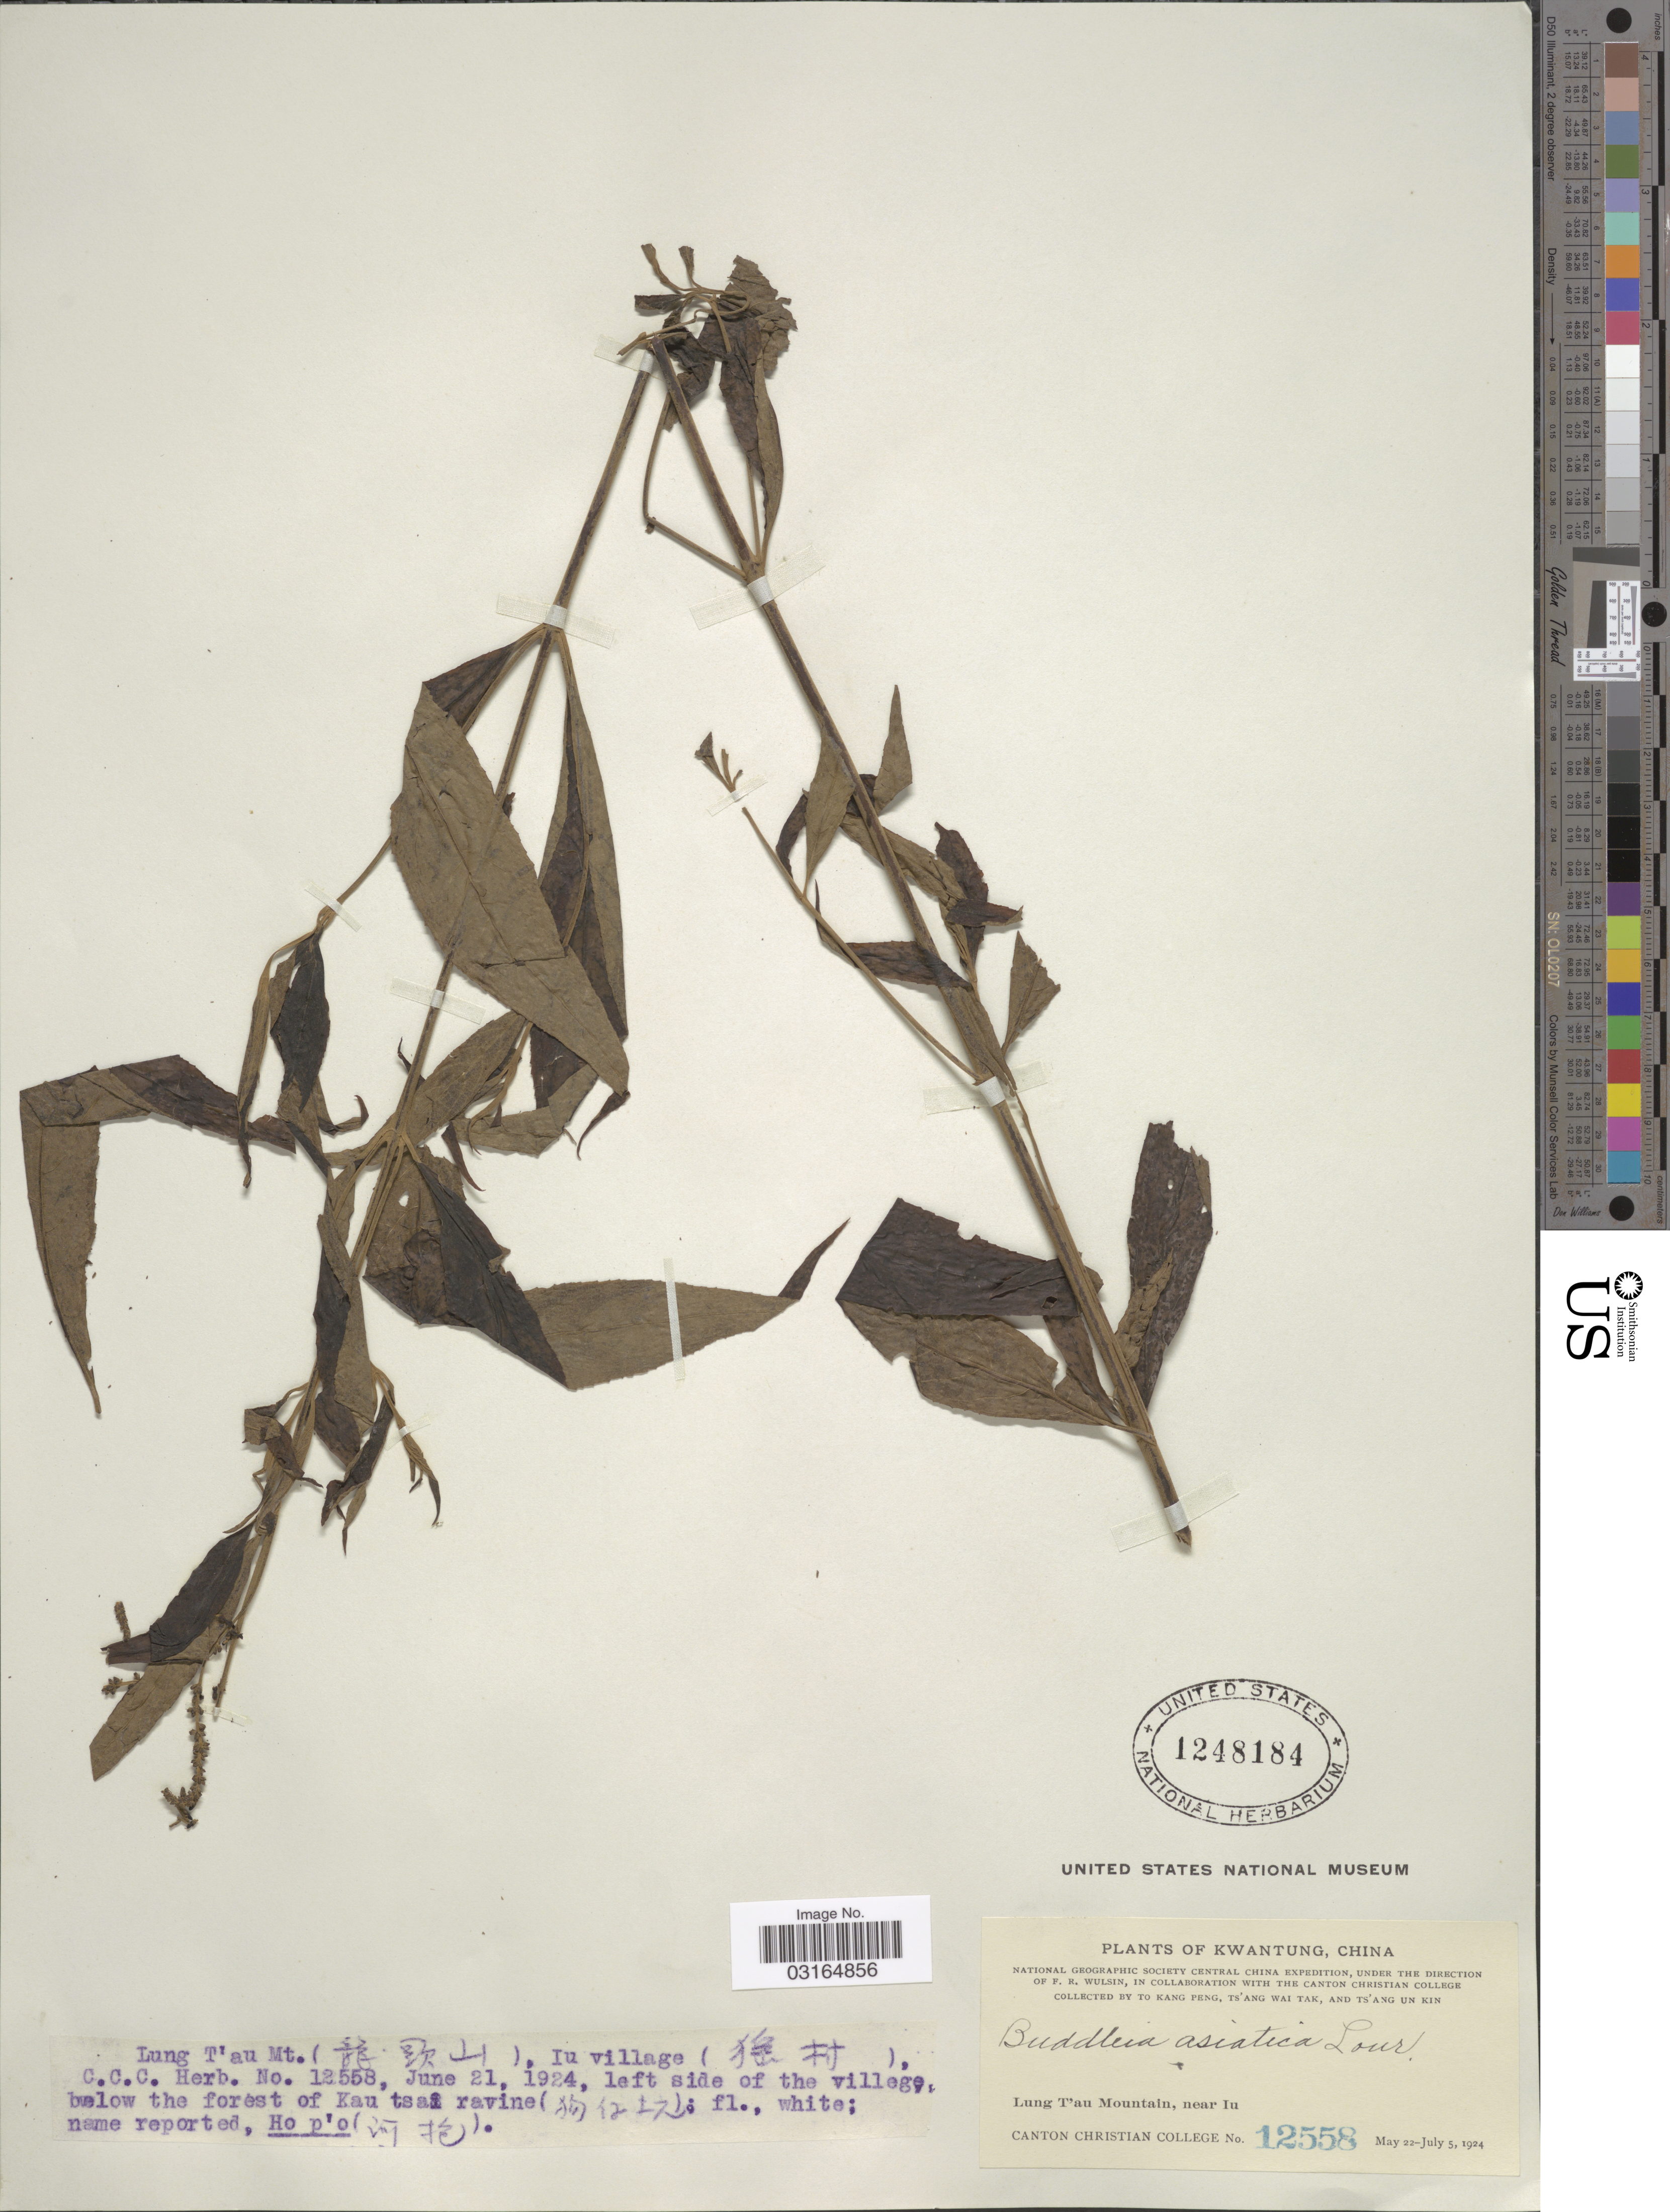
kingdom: Plantae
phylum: Tracheophyta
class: Magnoliopsida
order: Lamiales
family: Scrophulariaceae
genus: Buddleja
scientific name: Buddleja asiatica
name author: Lour.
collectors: T. K. Peng, W. T. Tsang & Ts' Ang Un Kin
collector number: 12558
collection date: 1924-06-21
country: China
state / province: Guangdong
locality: Kwangtung. Lung T'au Mountain, near Iu. Lung T'au Mt. (X), Iu village (X). Left side of the village, below the forest of Kau sta ravine.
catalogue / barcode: US 1248184